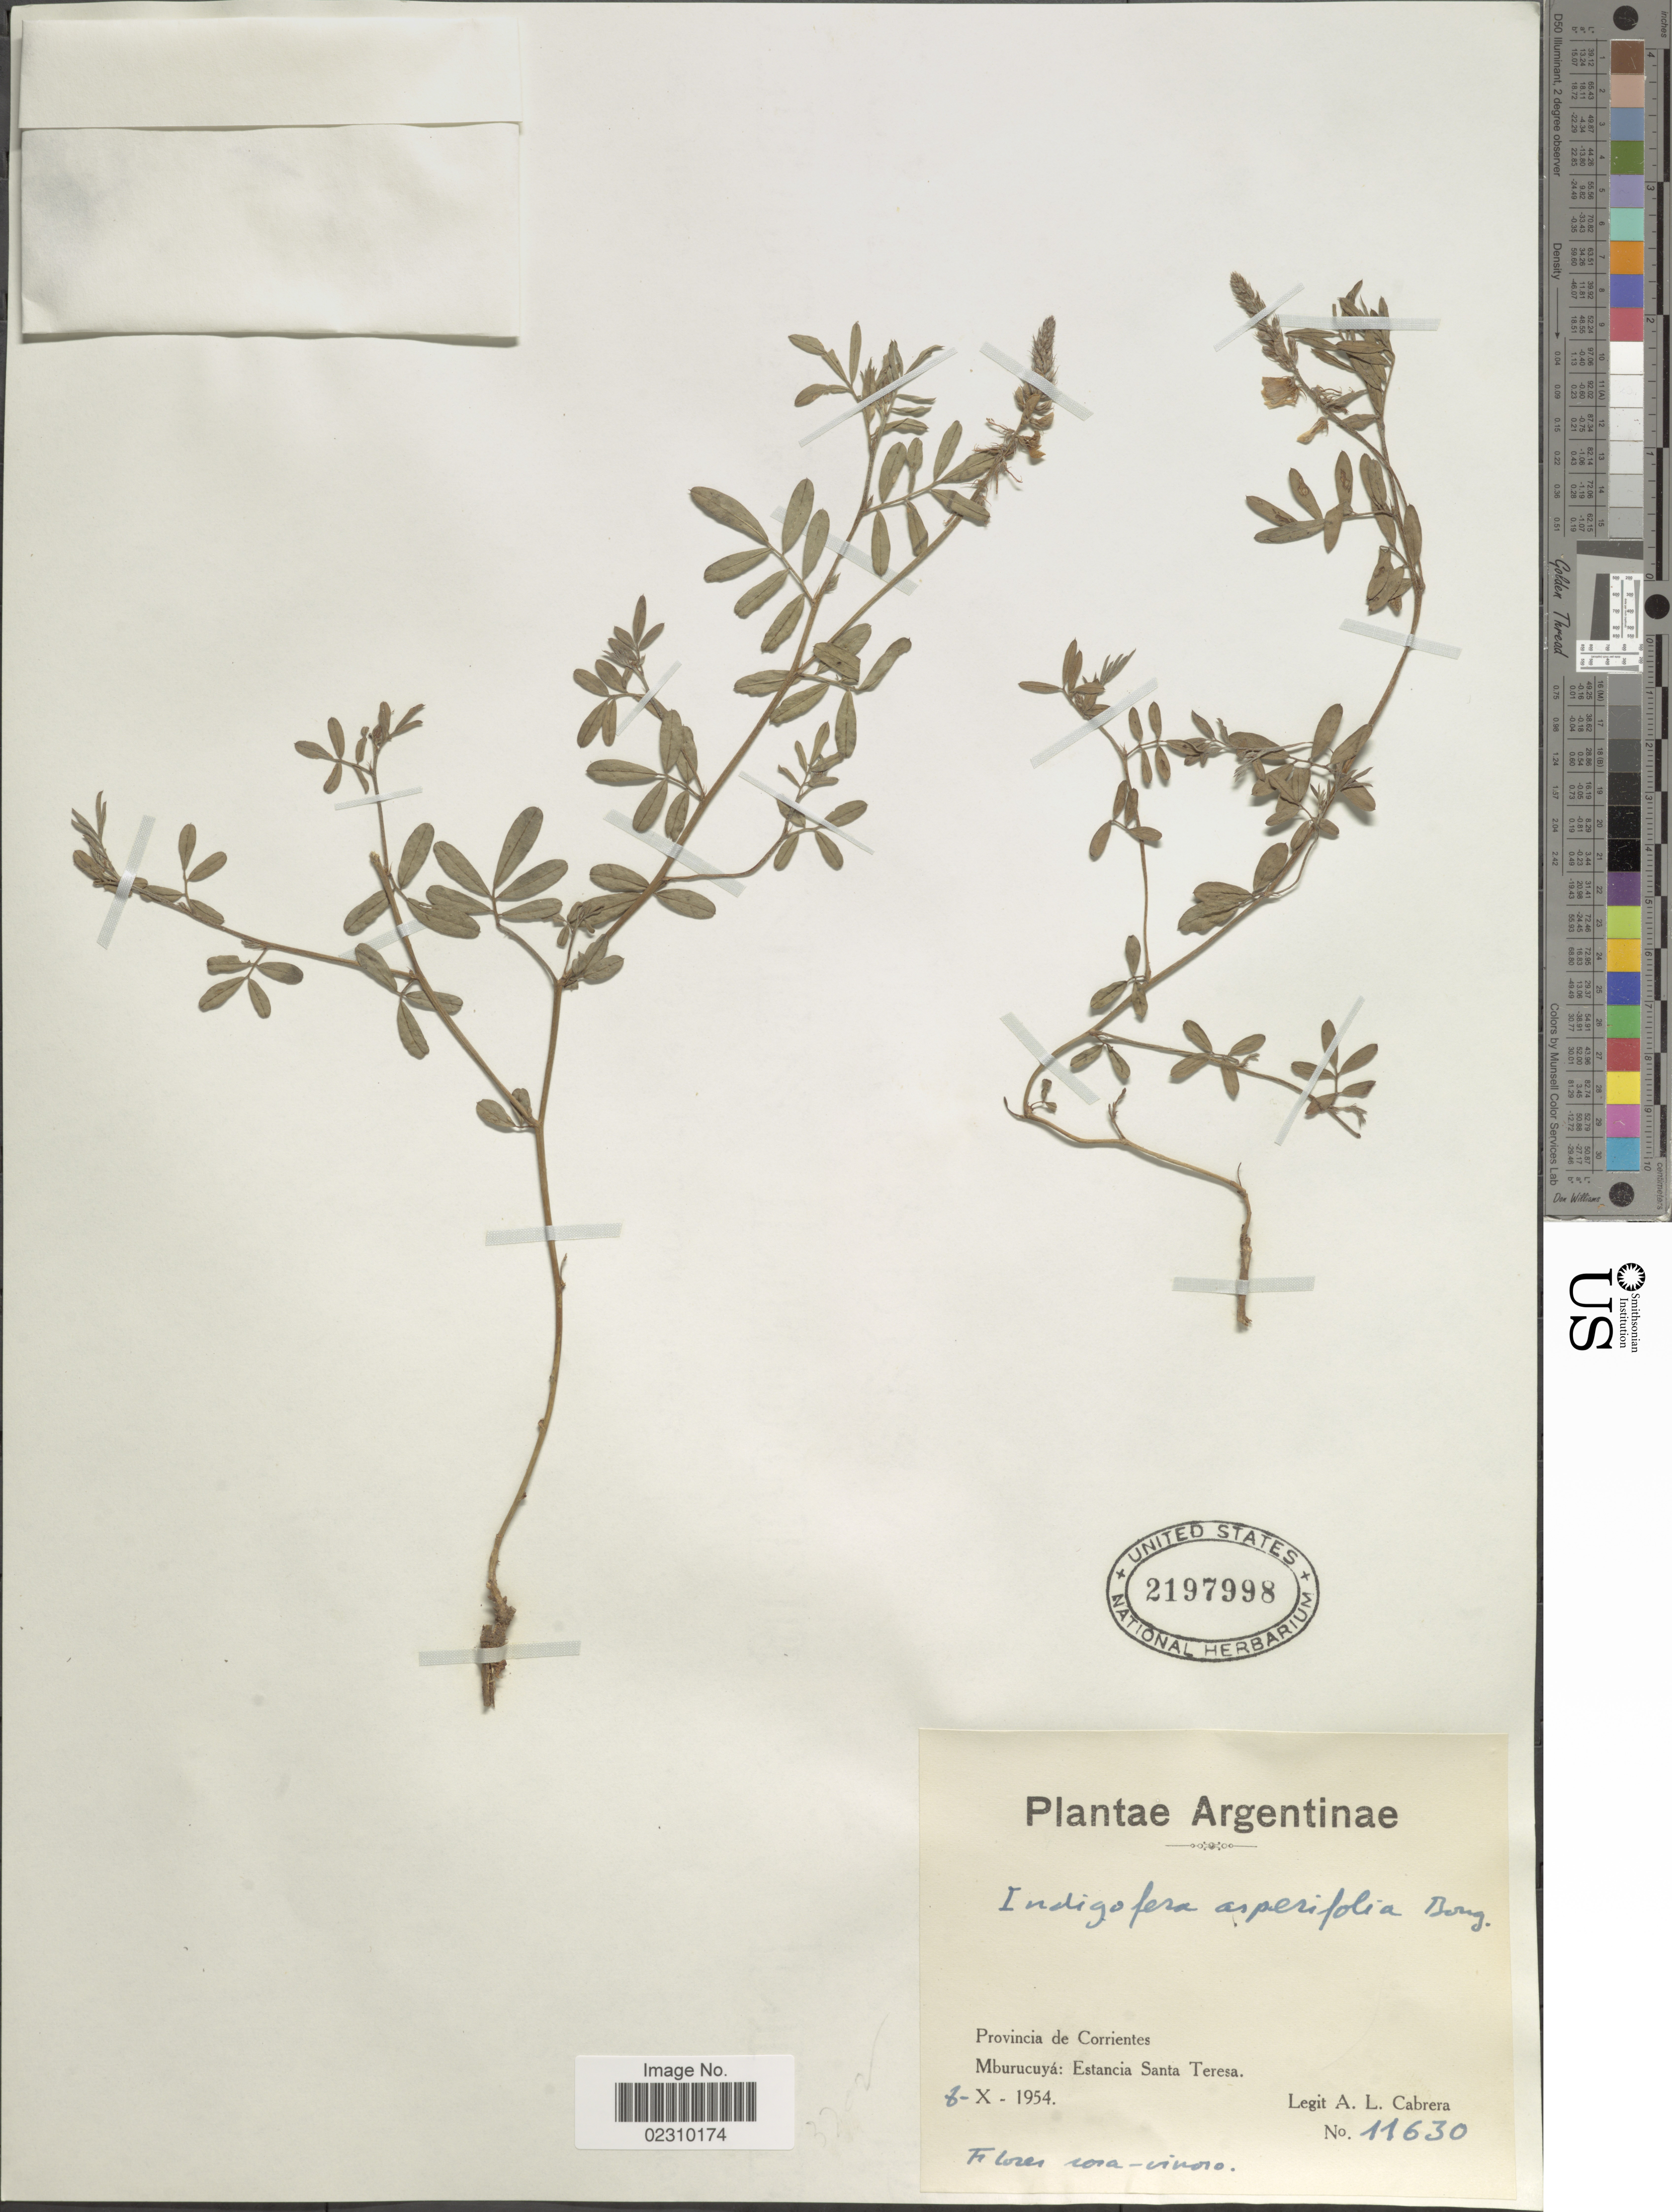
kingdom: Plantae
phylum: Tracheophyta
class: Magnoliopsida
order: Fabales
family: Fabaceae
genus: Indigofera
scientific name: Indigofera asperifolia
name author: Bong. ex Benth.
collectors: A. L. Cabrera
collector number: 11630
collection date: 1954-10-08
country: Argentina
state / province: Corrientes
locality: Argentinae, Provincia de Corrientes, Mburucuya: Estancia Santa Teresa.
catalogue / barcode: US 2197998